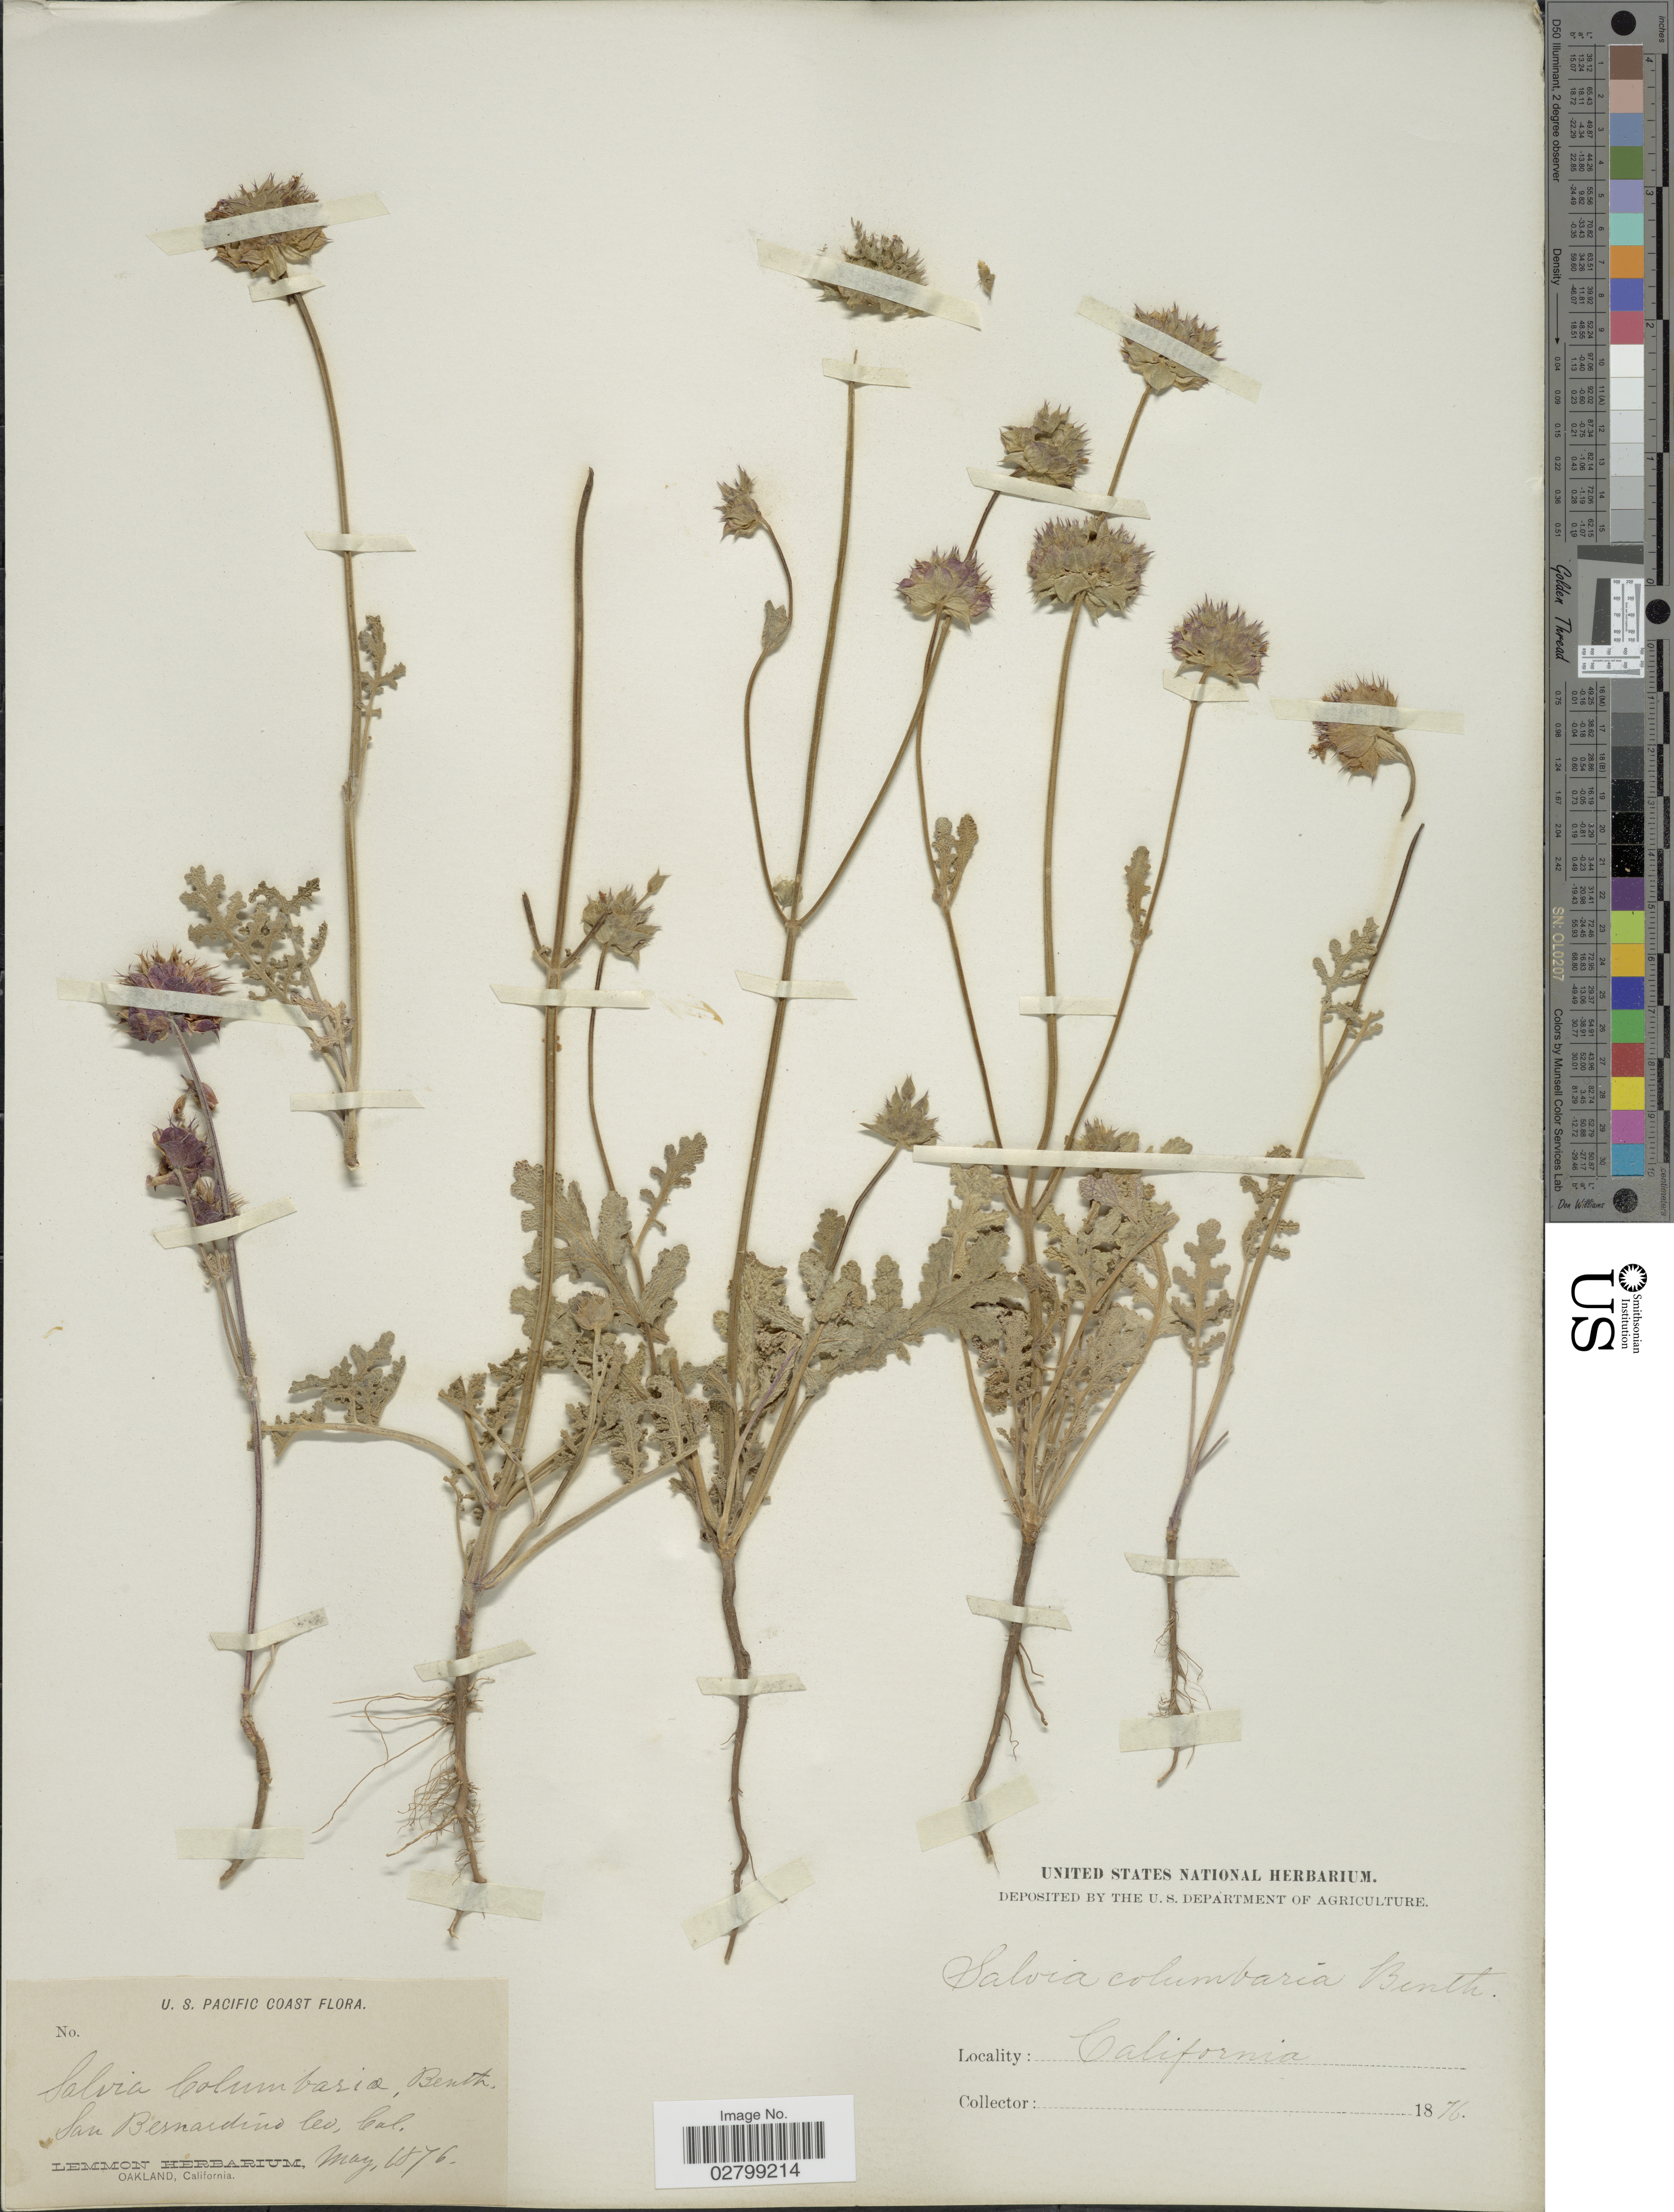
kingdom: Plantae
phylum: Tracheophyta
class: Magnoliopsida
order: Lamiales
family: Lamiaceae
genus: Salvia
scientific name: Salvia columbariae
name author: Benth.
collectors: ex herb. Lemmon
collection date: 1876-05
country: United States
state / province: California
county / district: San Bernardino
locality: San Bernardino Co.